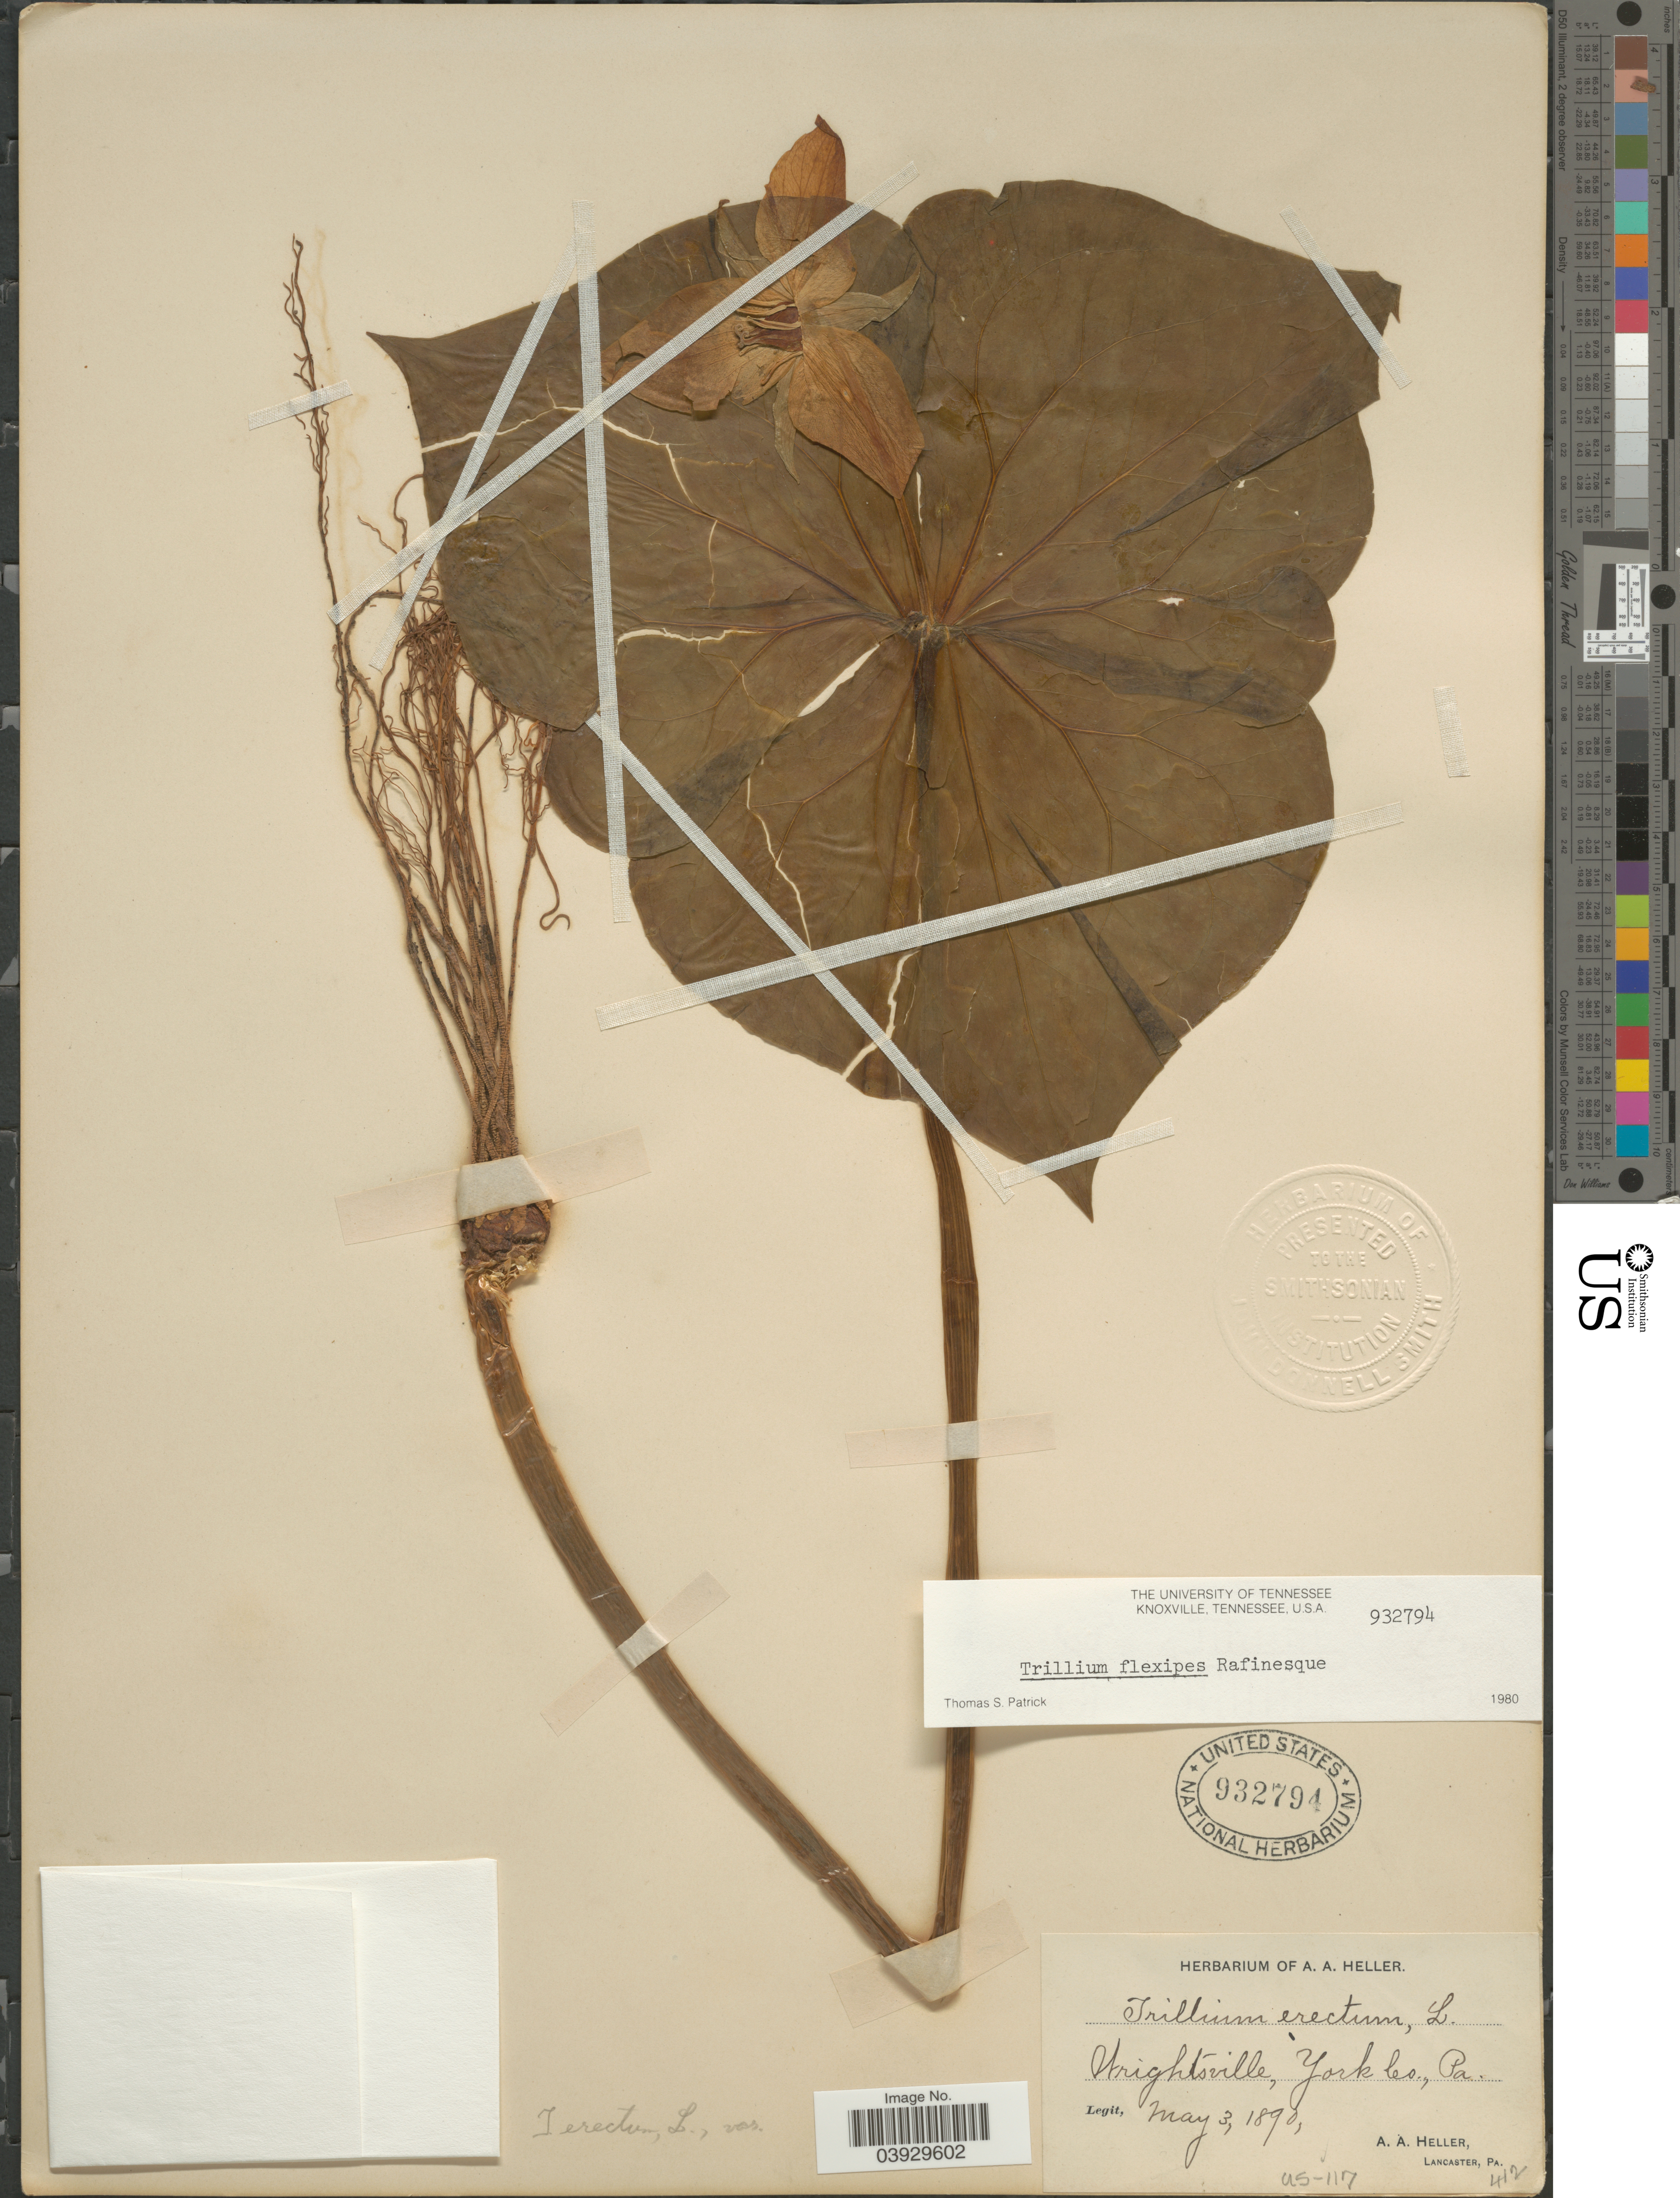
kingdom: Plantae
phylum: Tracheophyta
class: Liliopsida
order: Liliales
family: Melanthiaceae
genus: Trillium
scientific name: Trillium flexipes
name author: Raf.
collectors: A. A. Heller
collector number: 412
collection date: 1890-05-03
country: United States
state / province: Pennsylvania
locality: Wrightsville, York Co.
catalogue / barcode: US 932794